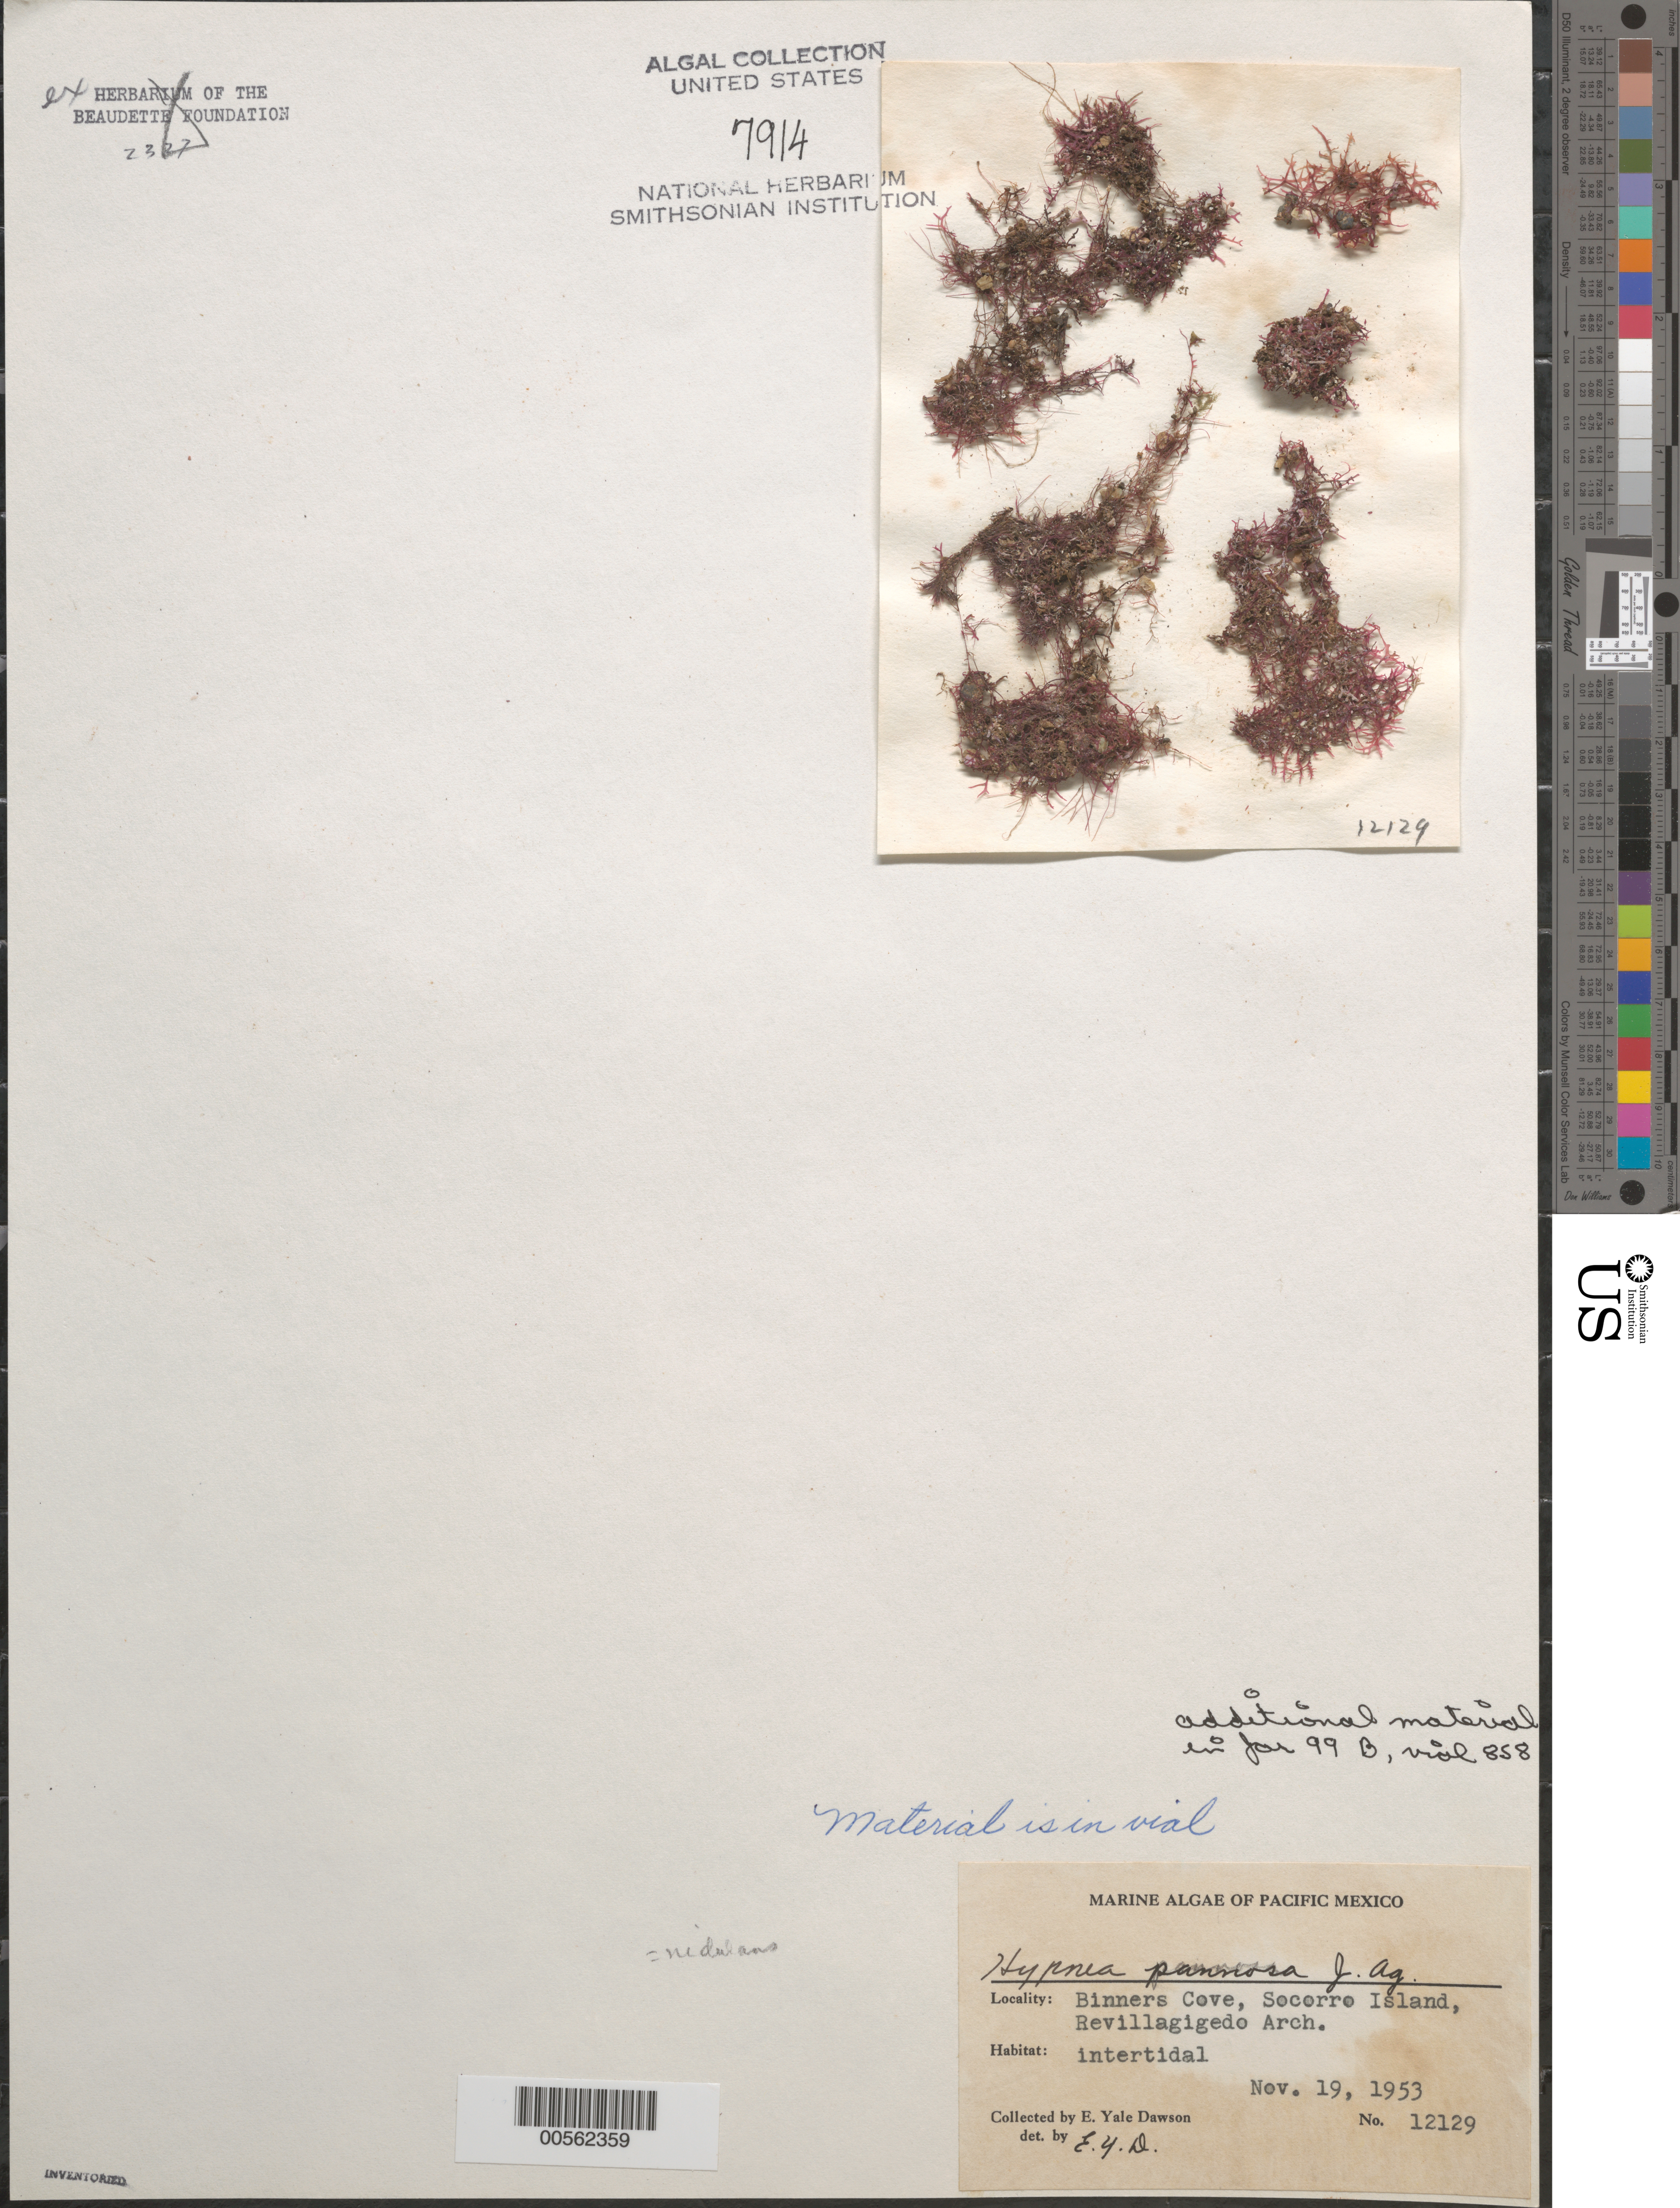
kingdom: Plantae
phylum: Rhodophyta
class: Florideophyceae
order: Gigartinales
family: Cystocloniaceae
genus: Hypnea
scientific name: Hypnea pannosa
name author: J. Agardh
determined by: Dawson, E. Y.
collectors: E. Y. Dawson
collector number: EYD 12129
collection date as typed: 19 Nov 1953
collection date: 1953-11-19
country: Mexico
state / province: Colima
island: Isla Socorro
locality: Binners Cove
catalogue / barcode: US 7914